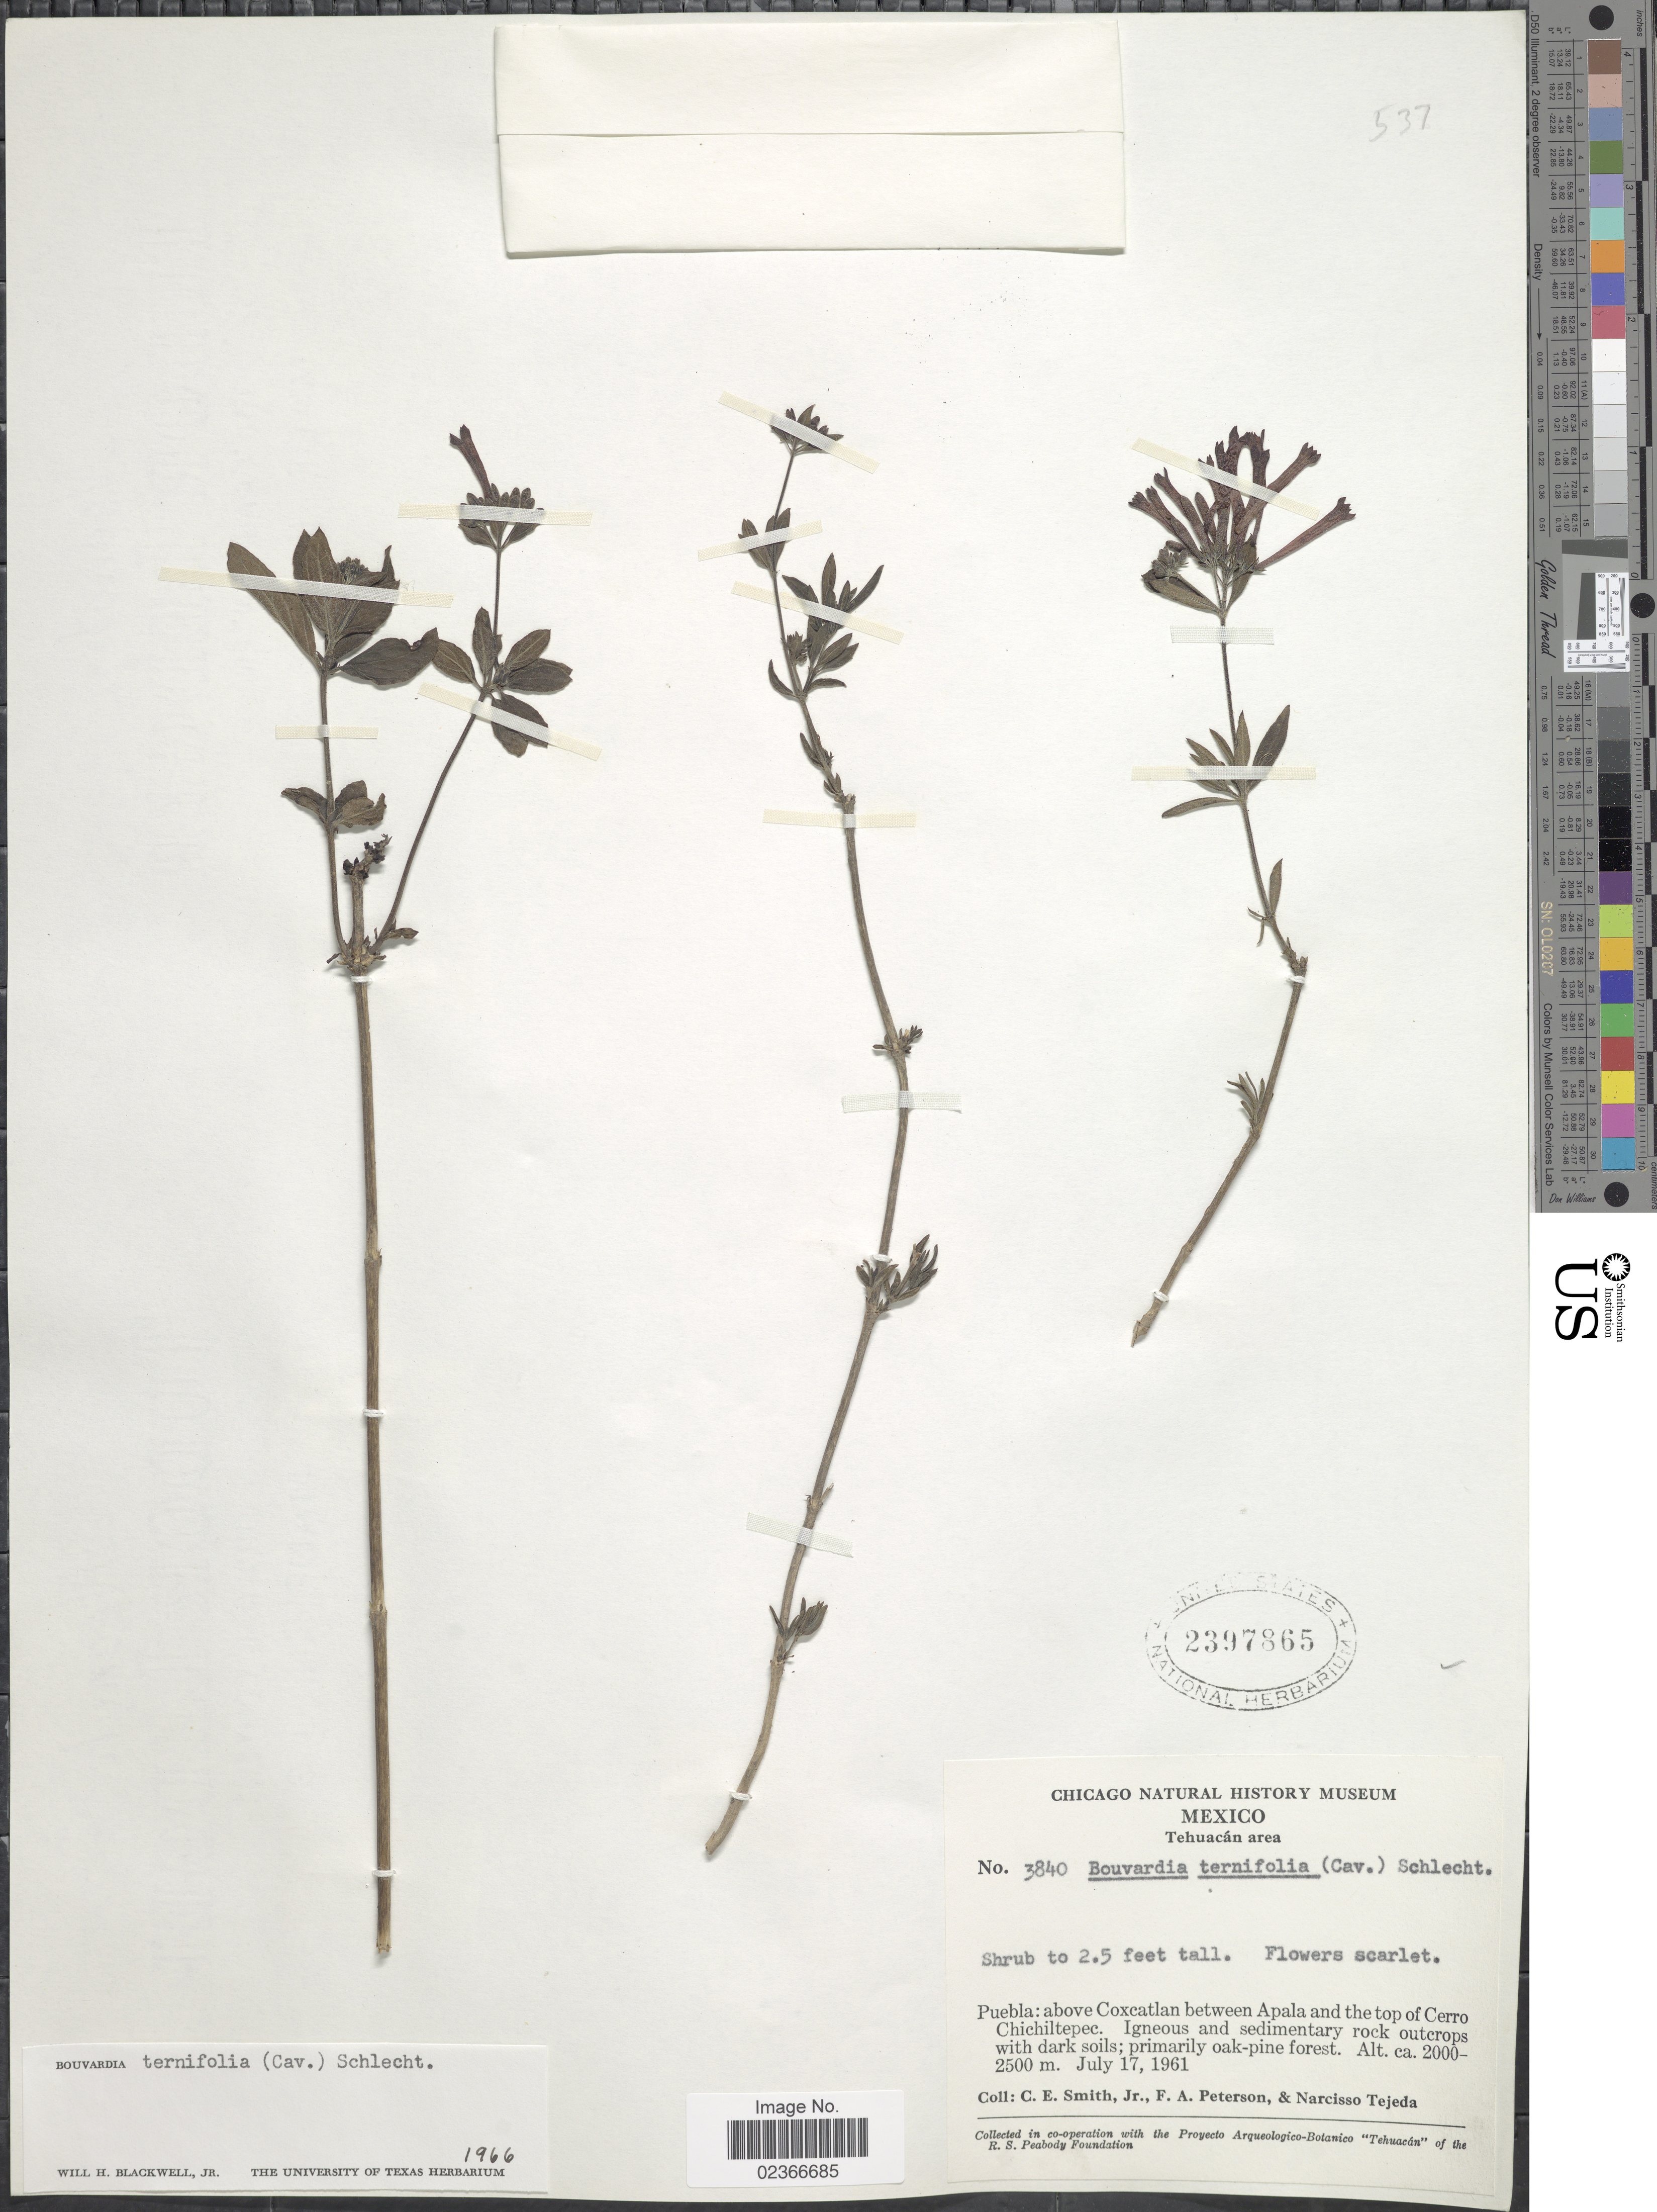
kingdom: Plantae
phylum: Tracheophyta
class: Magnoliopsida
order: Gentianales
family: Rubiaceae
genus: Bouvardia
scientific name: Bouvardia ternifolia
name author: (Cav.) Schltdl.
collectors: C. E. Smith Jr., F. A. Peterson & N. Tejeda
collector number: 3840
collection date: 1961-07-17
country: Mexico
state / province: Puebla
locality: Tehuacan area. above Coxcatlan between Apala and the top of Cerro Chichiltepec.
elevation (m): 2000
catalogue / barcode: US 2397865